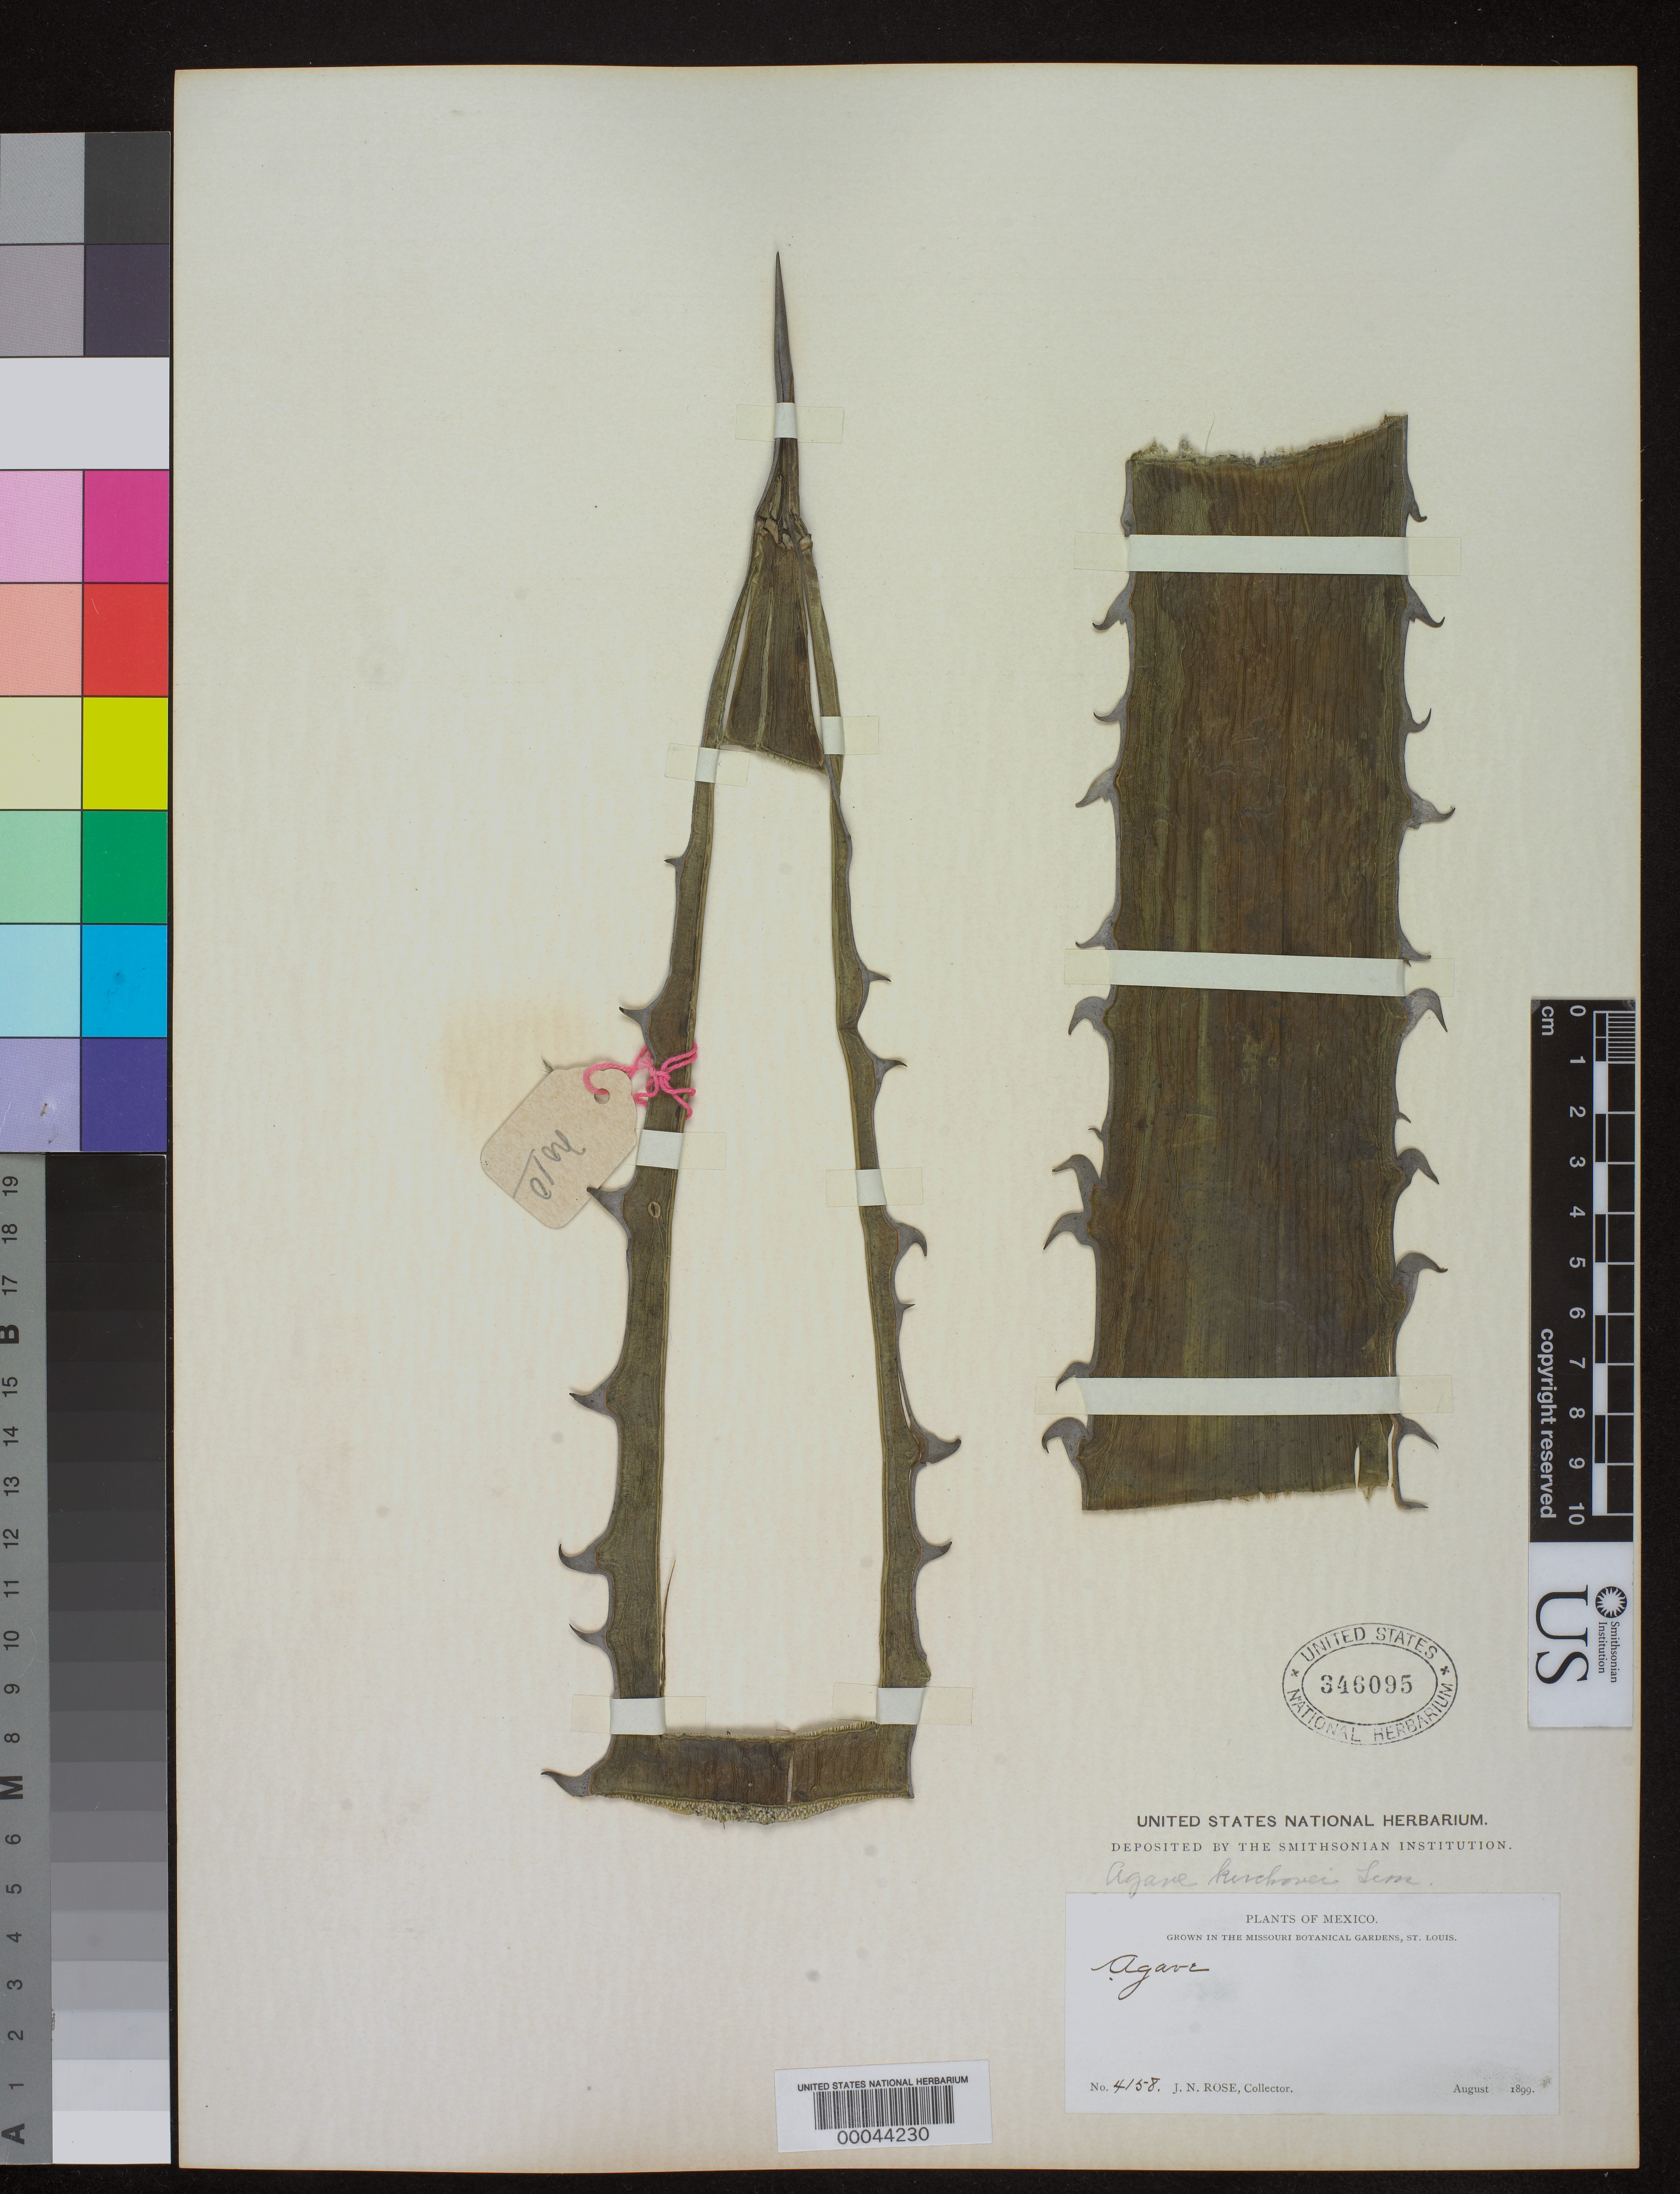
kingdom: Plantae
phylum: Tracheophyta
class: Liliopsida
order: Asparagales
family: Asparagaceae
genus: Agave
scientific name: Agave kerchovei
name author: Lem.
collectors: J. N. Rose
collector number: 4158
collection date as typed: Aug 1899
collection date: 1899-08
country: Mexico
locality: E of Monserrat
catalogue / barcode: US 346095